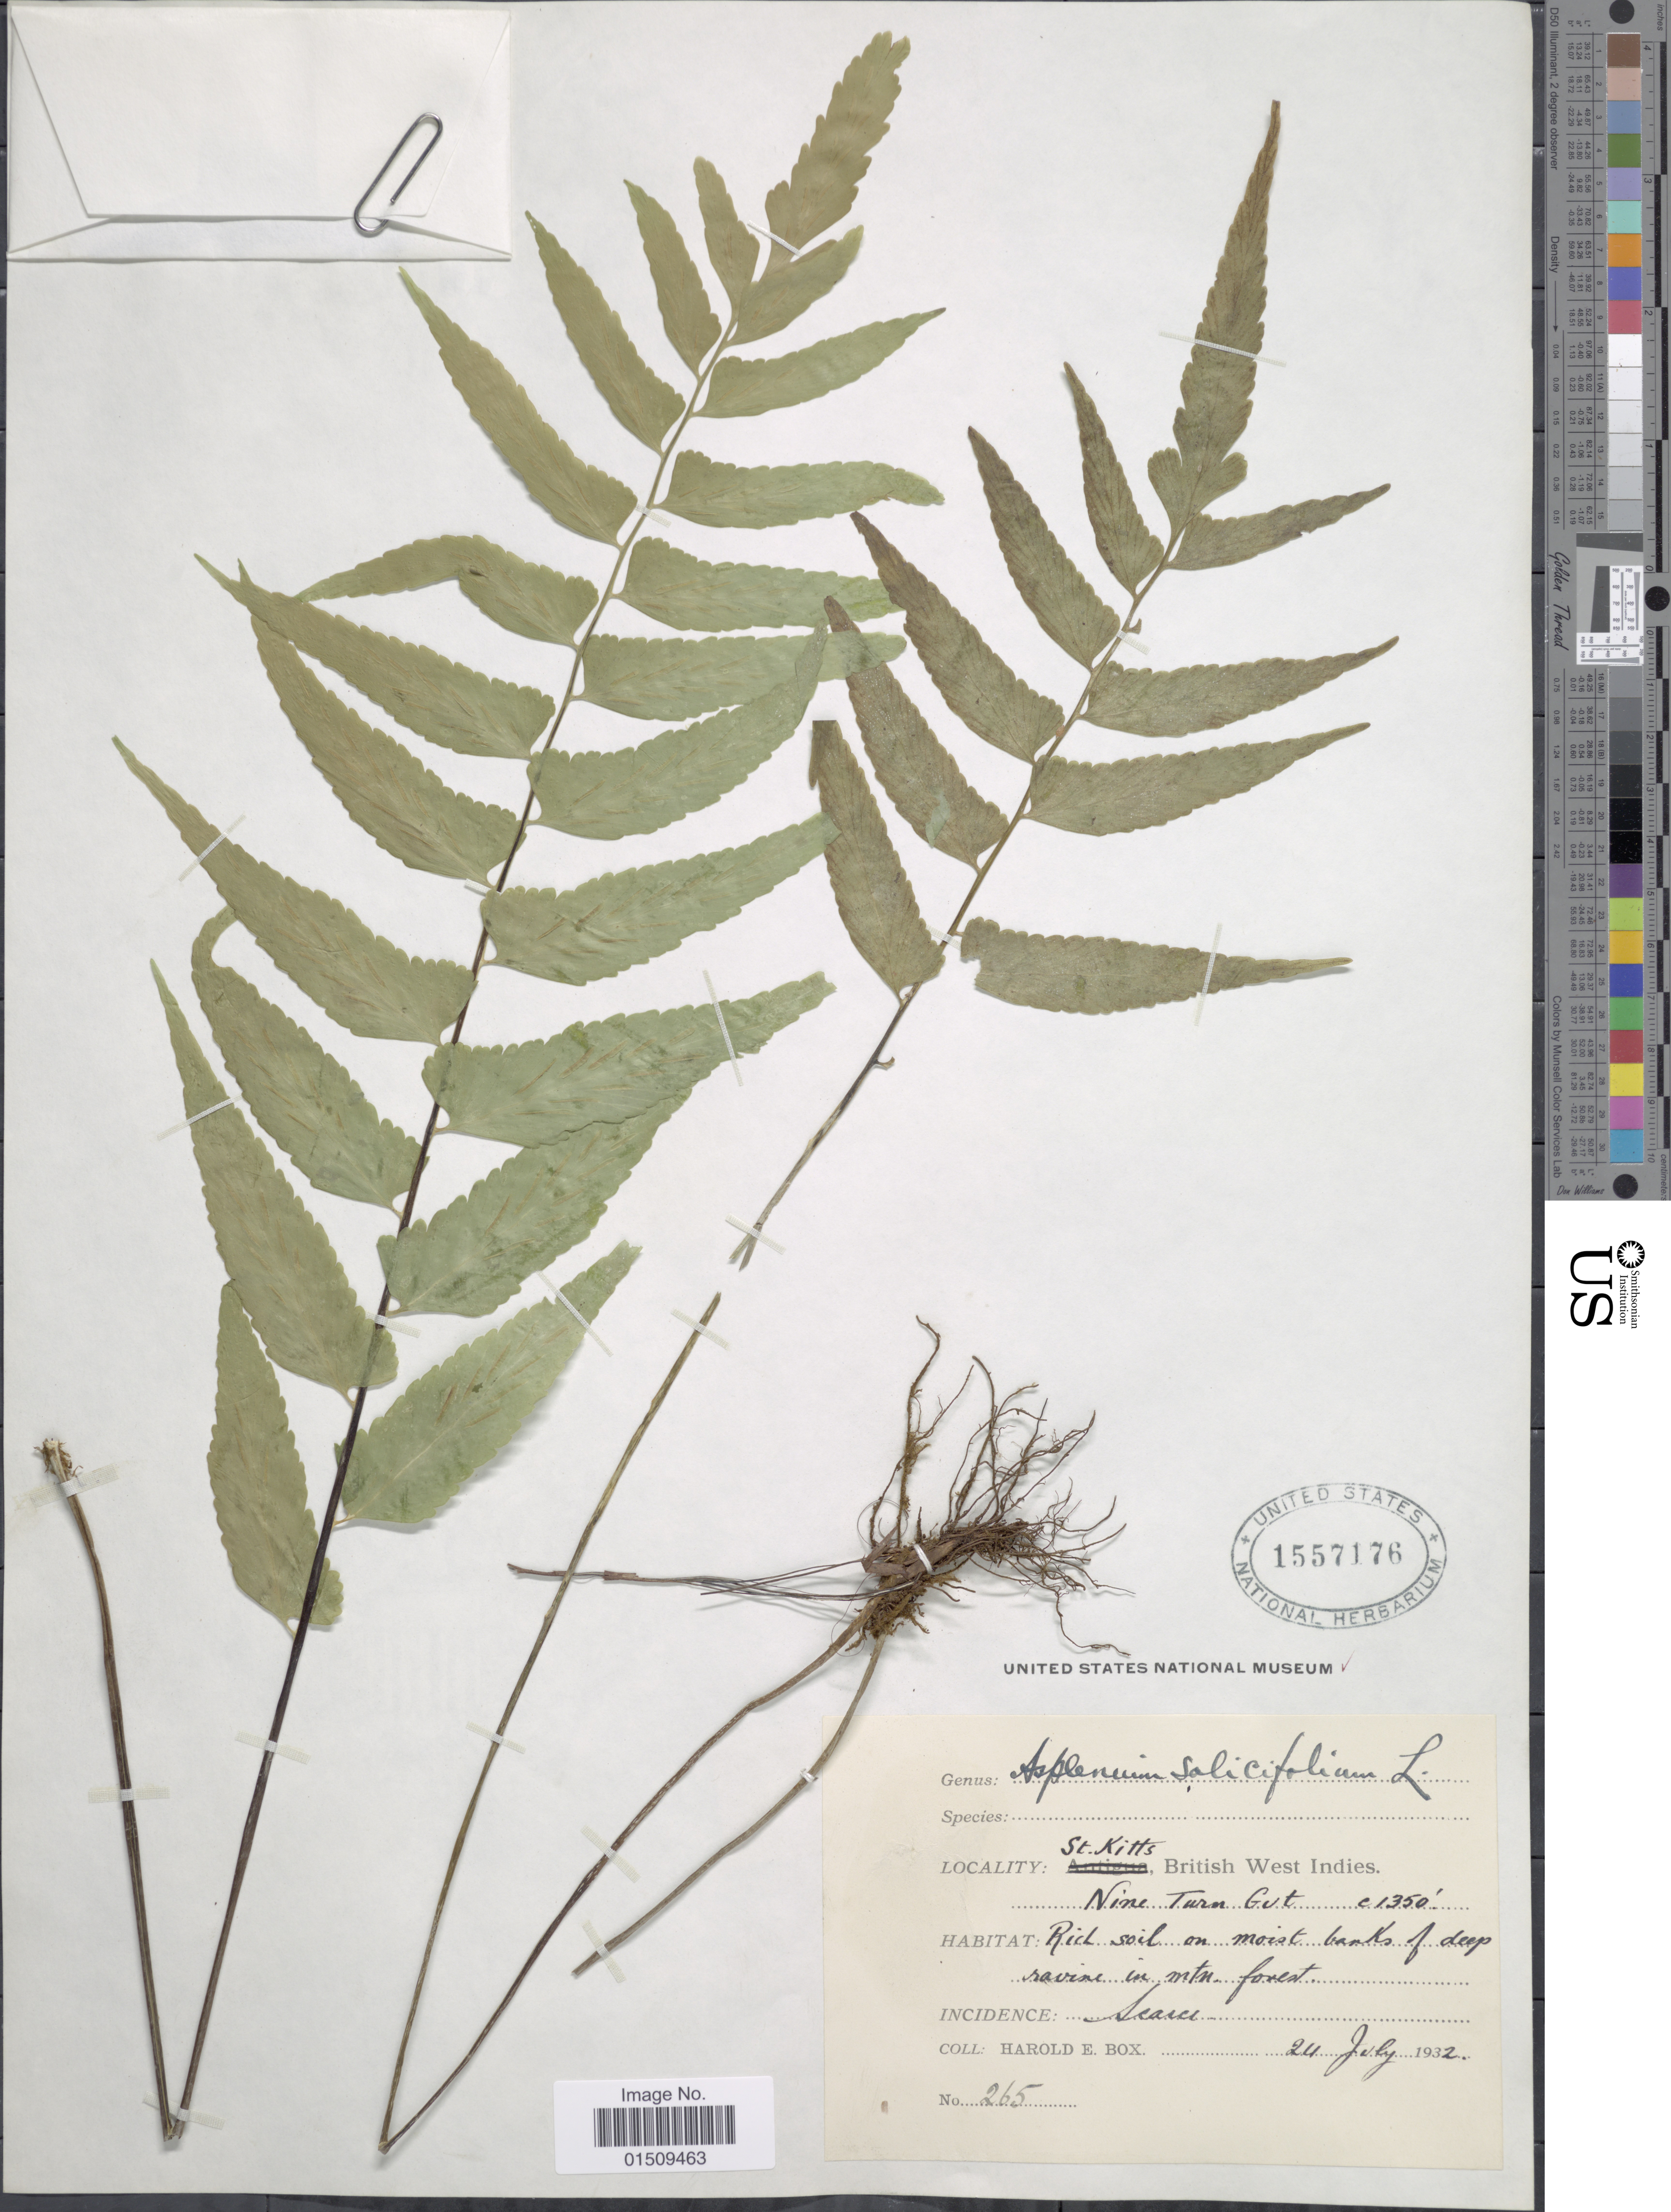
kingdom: Plantae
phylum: Tracheophyta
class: Polypodiopsida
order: Polypodiales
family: Aspleniaceae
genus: Asplenium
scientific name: Asplenium salicifolium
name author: L.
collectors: H. E. Box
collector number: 265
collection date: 1932-07-24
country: St. Christopher-Nevis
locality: St. Kitts, British West Indies, Nine Turn Gut. Searce [interpreted]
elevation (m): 411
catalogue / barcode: US 1557176